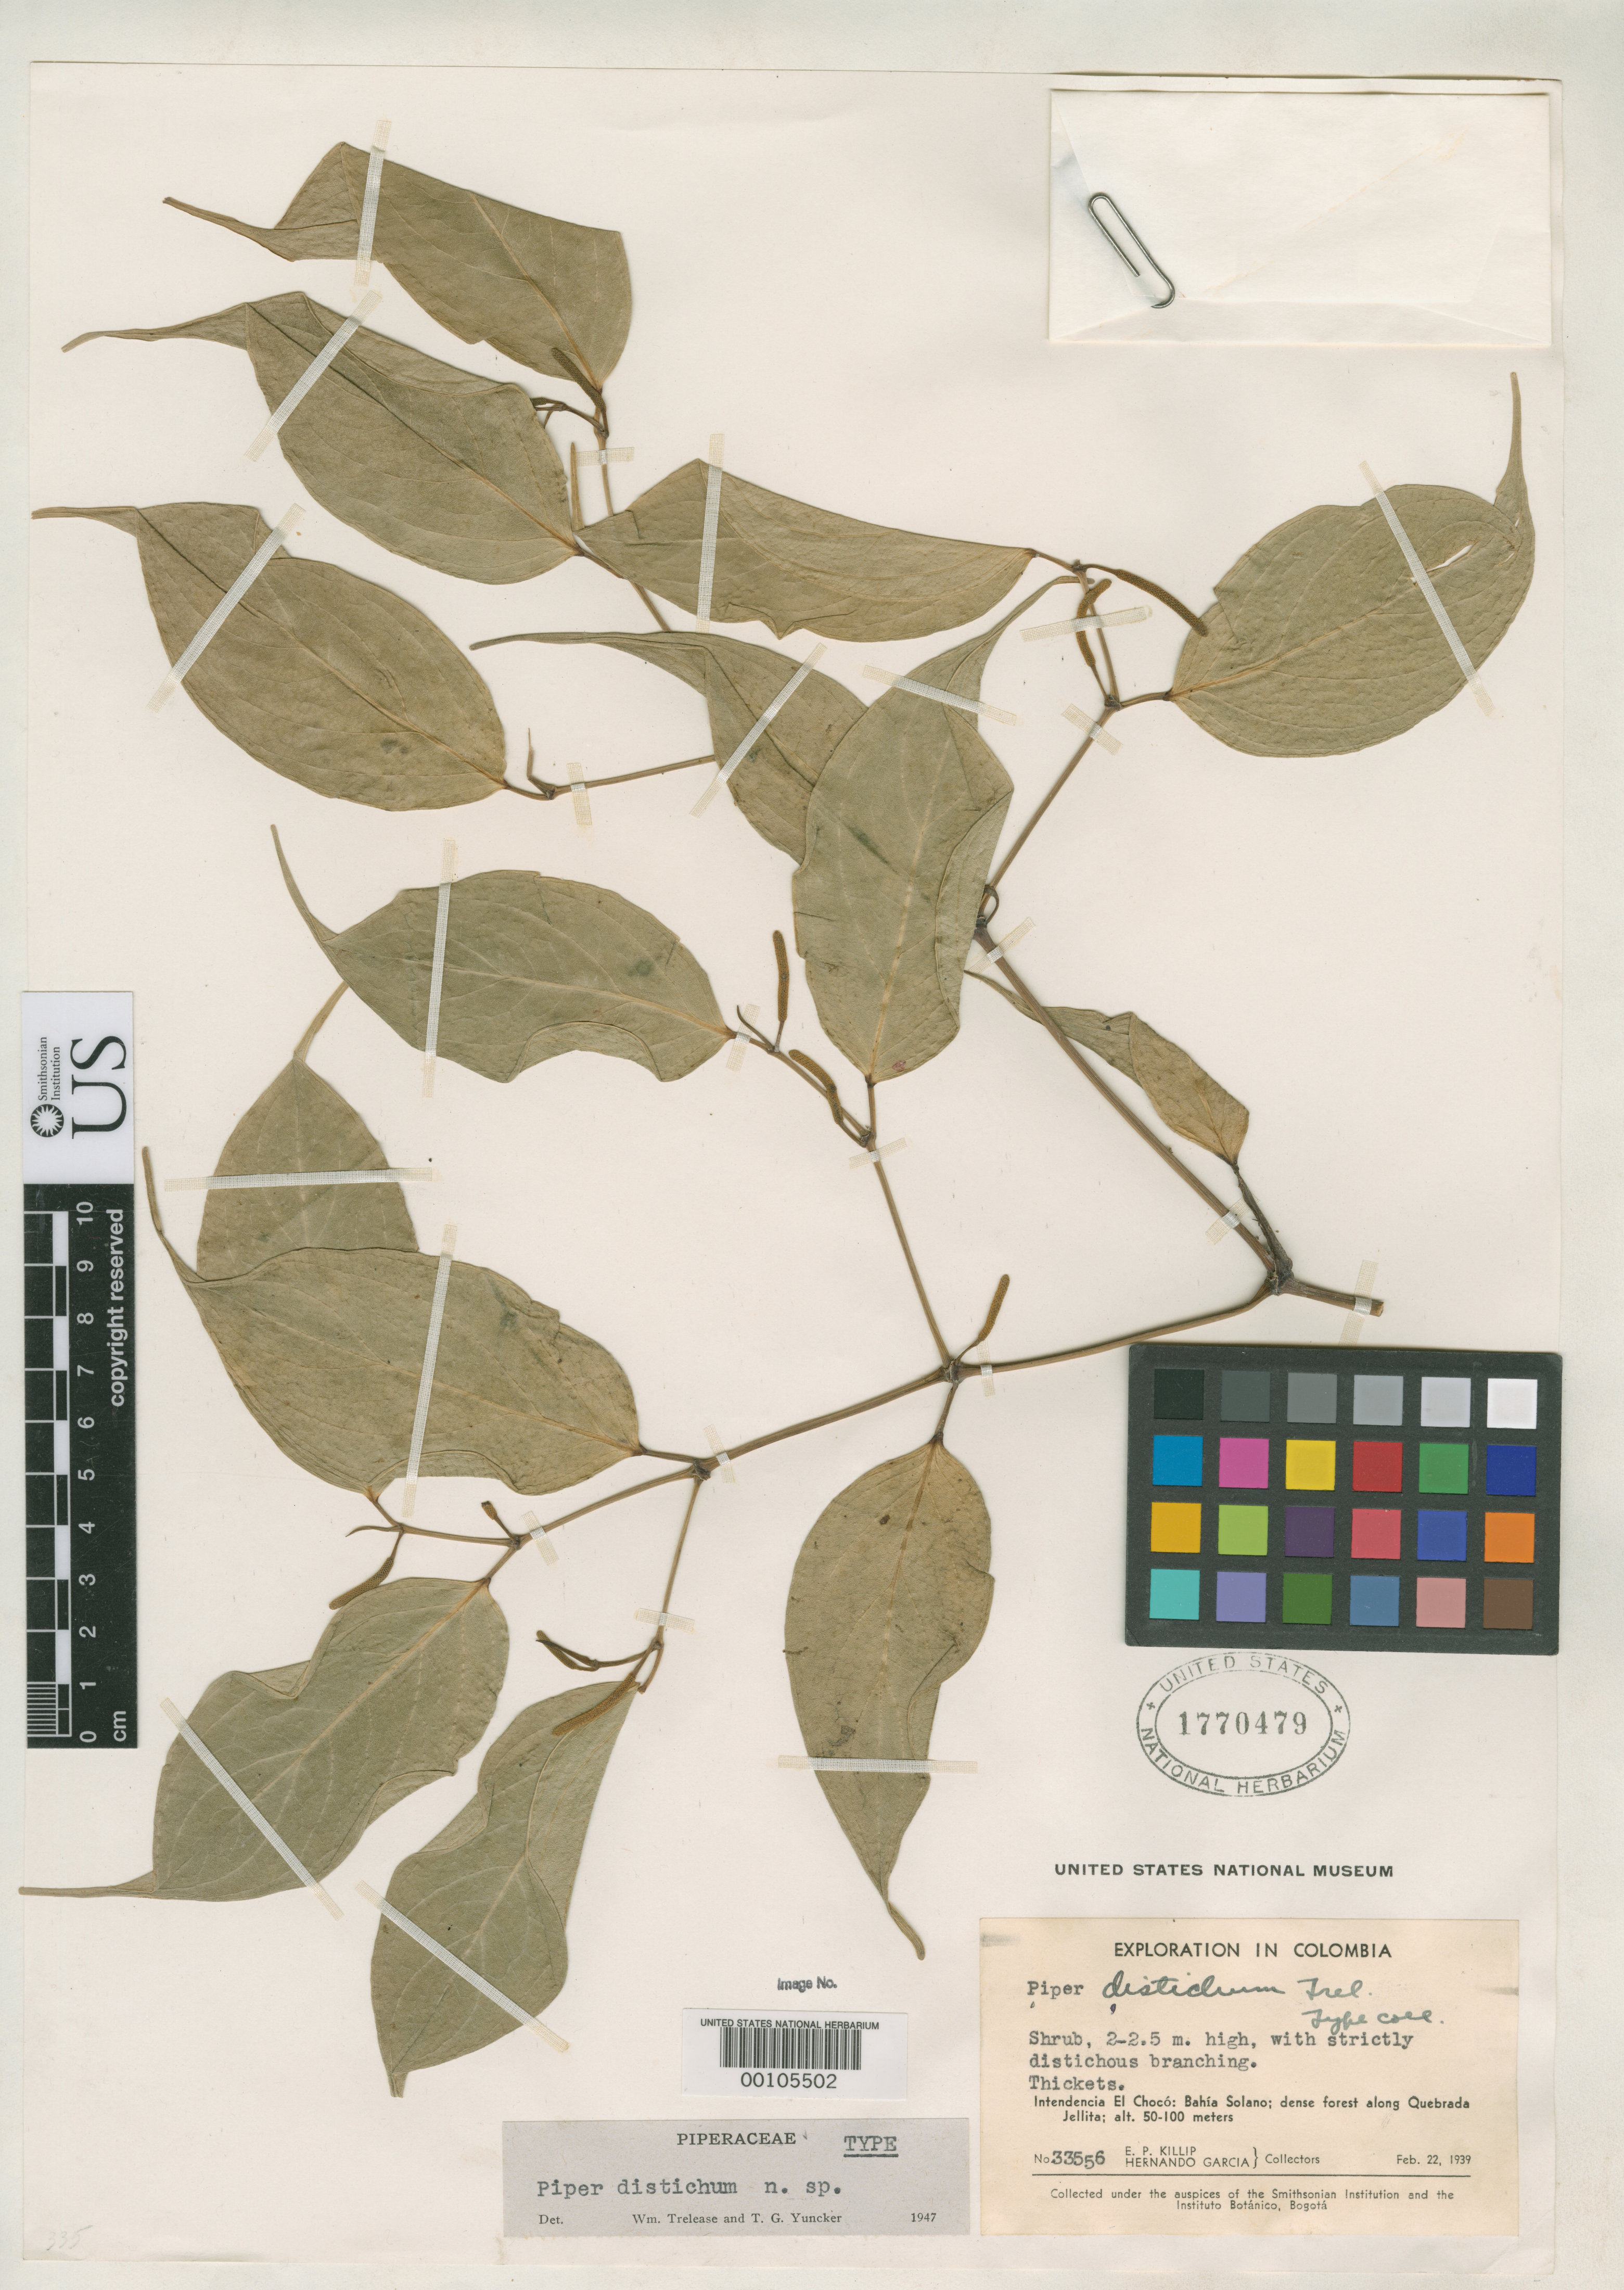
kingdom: Plantae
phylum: Tracheophyta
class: Magnoliopsida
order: Piperales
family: Piperaceae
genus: Piper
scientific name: Piper distichum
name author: Trel. & Yunck.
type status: Holotype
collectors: E. P. Killip & H. García Barriga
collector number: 33556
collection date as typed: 22 Feb 1939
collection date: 1939-02-22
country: Colombia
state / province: Chocó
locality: Bahia Solano, Quebrada JelLita.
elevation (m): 50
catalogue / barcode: US 1770479